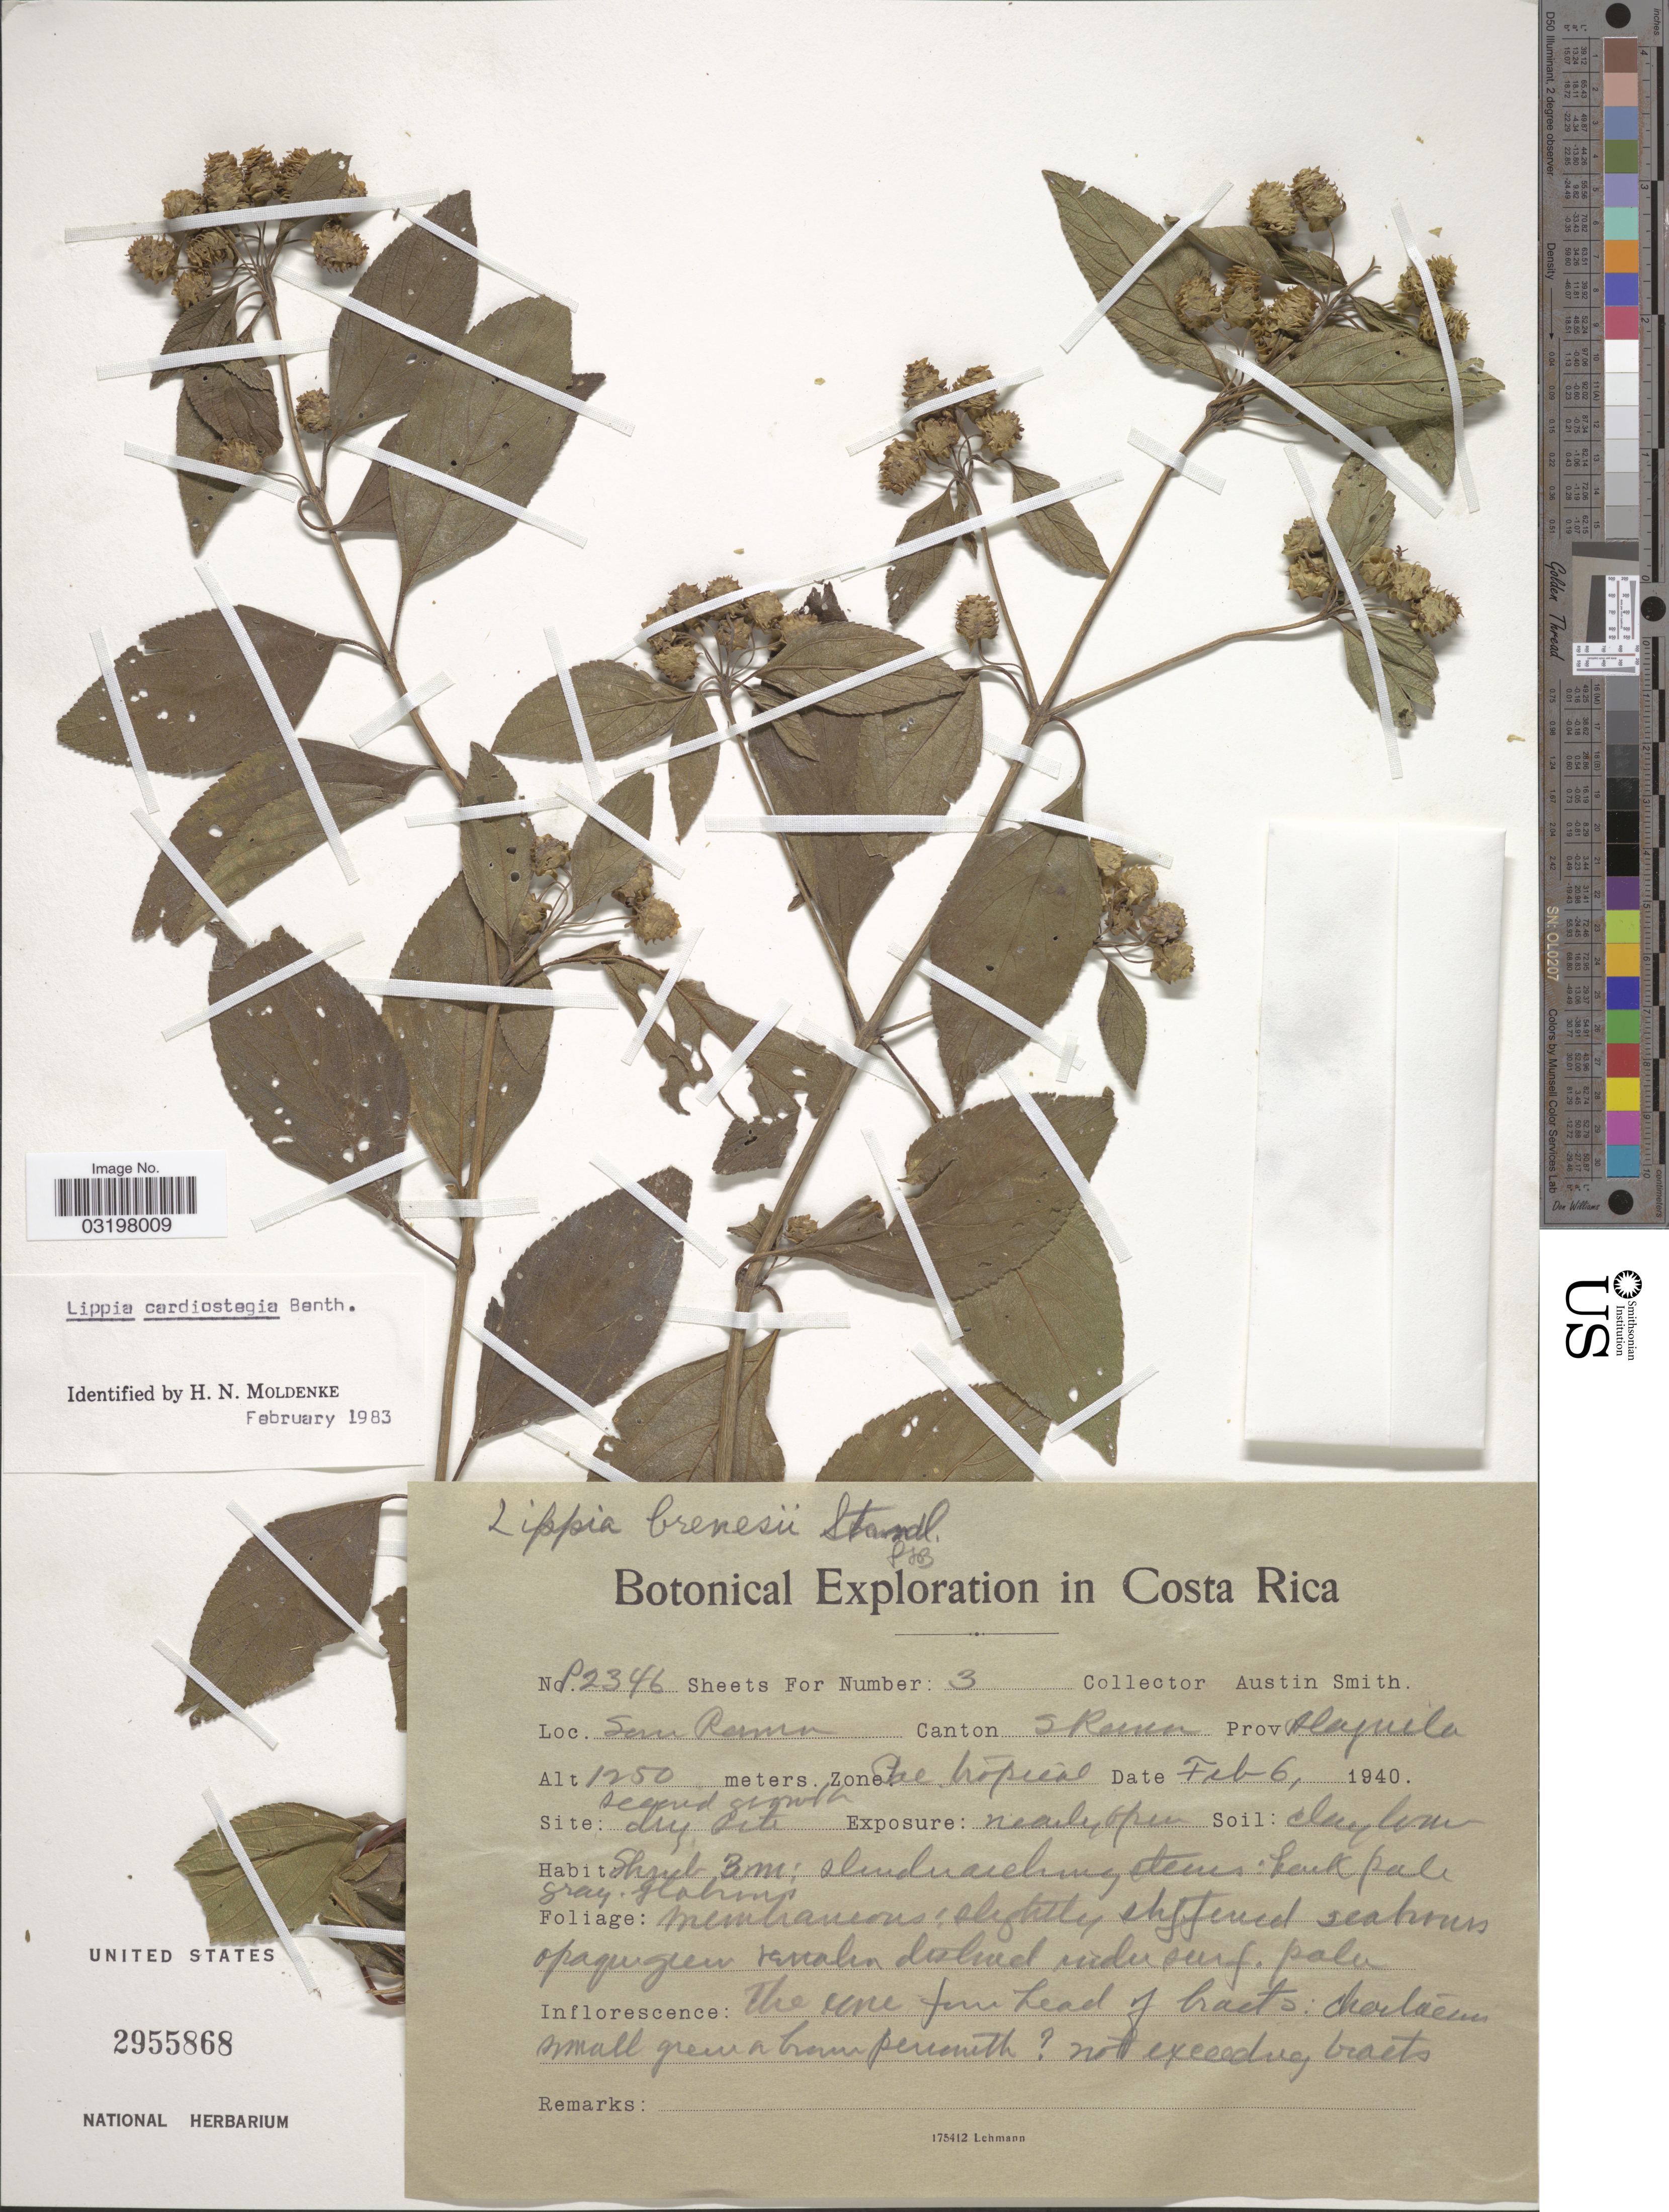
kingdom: Plantae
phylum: Tracheophyta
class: Magnoliopsida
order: Lamiales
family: Verbenaceae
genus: Lippia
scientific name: Lippia cardiostegia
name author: Benth.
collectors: Aust P. Smith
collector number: P2346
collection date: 1940-02-06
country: Costa Rica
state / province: Alajuela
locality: San Ramon. Canton S Ramon. Prov. Alajuela.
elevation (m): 1250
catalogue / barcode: US 2955868